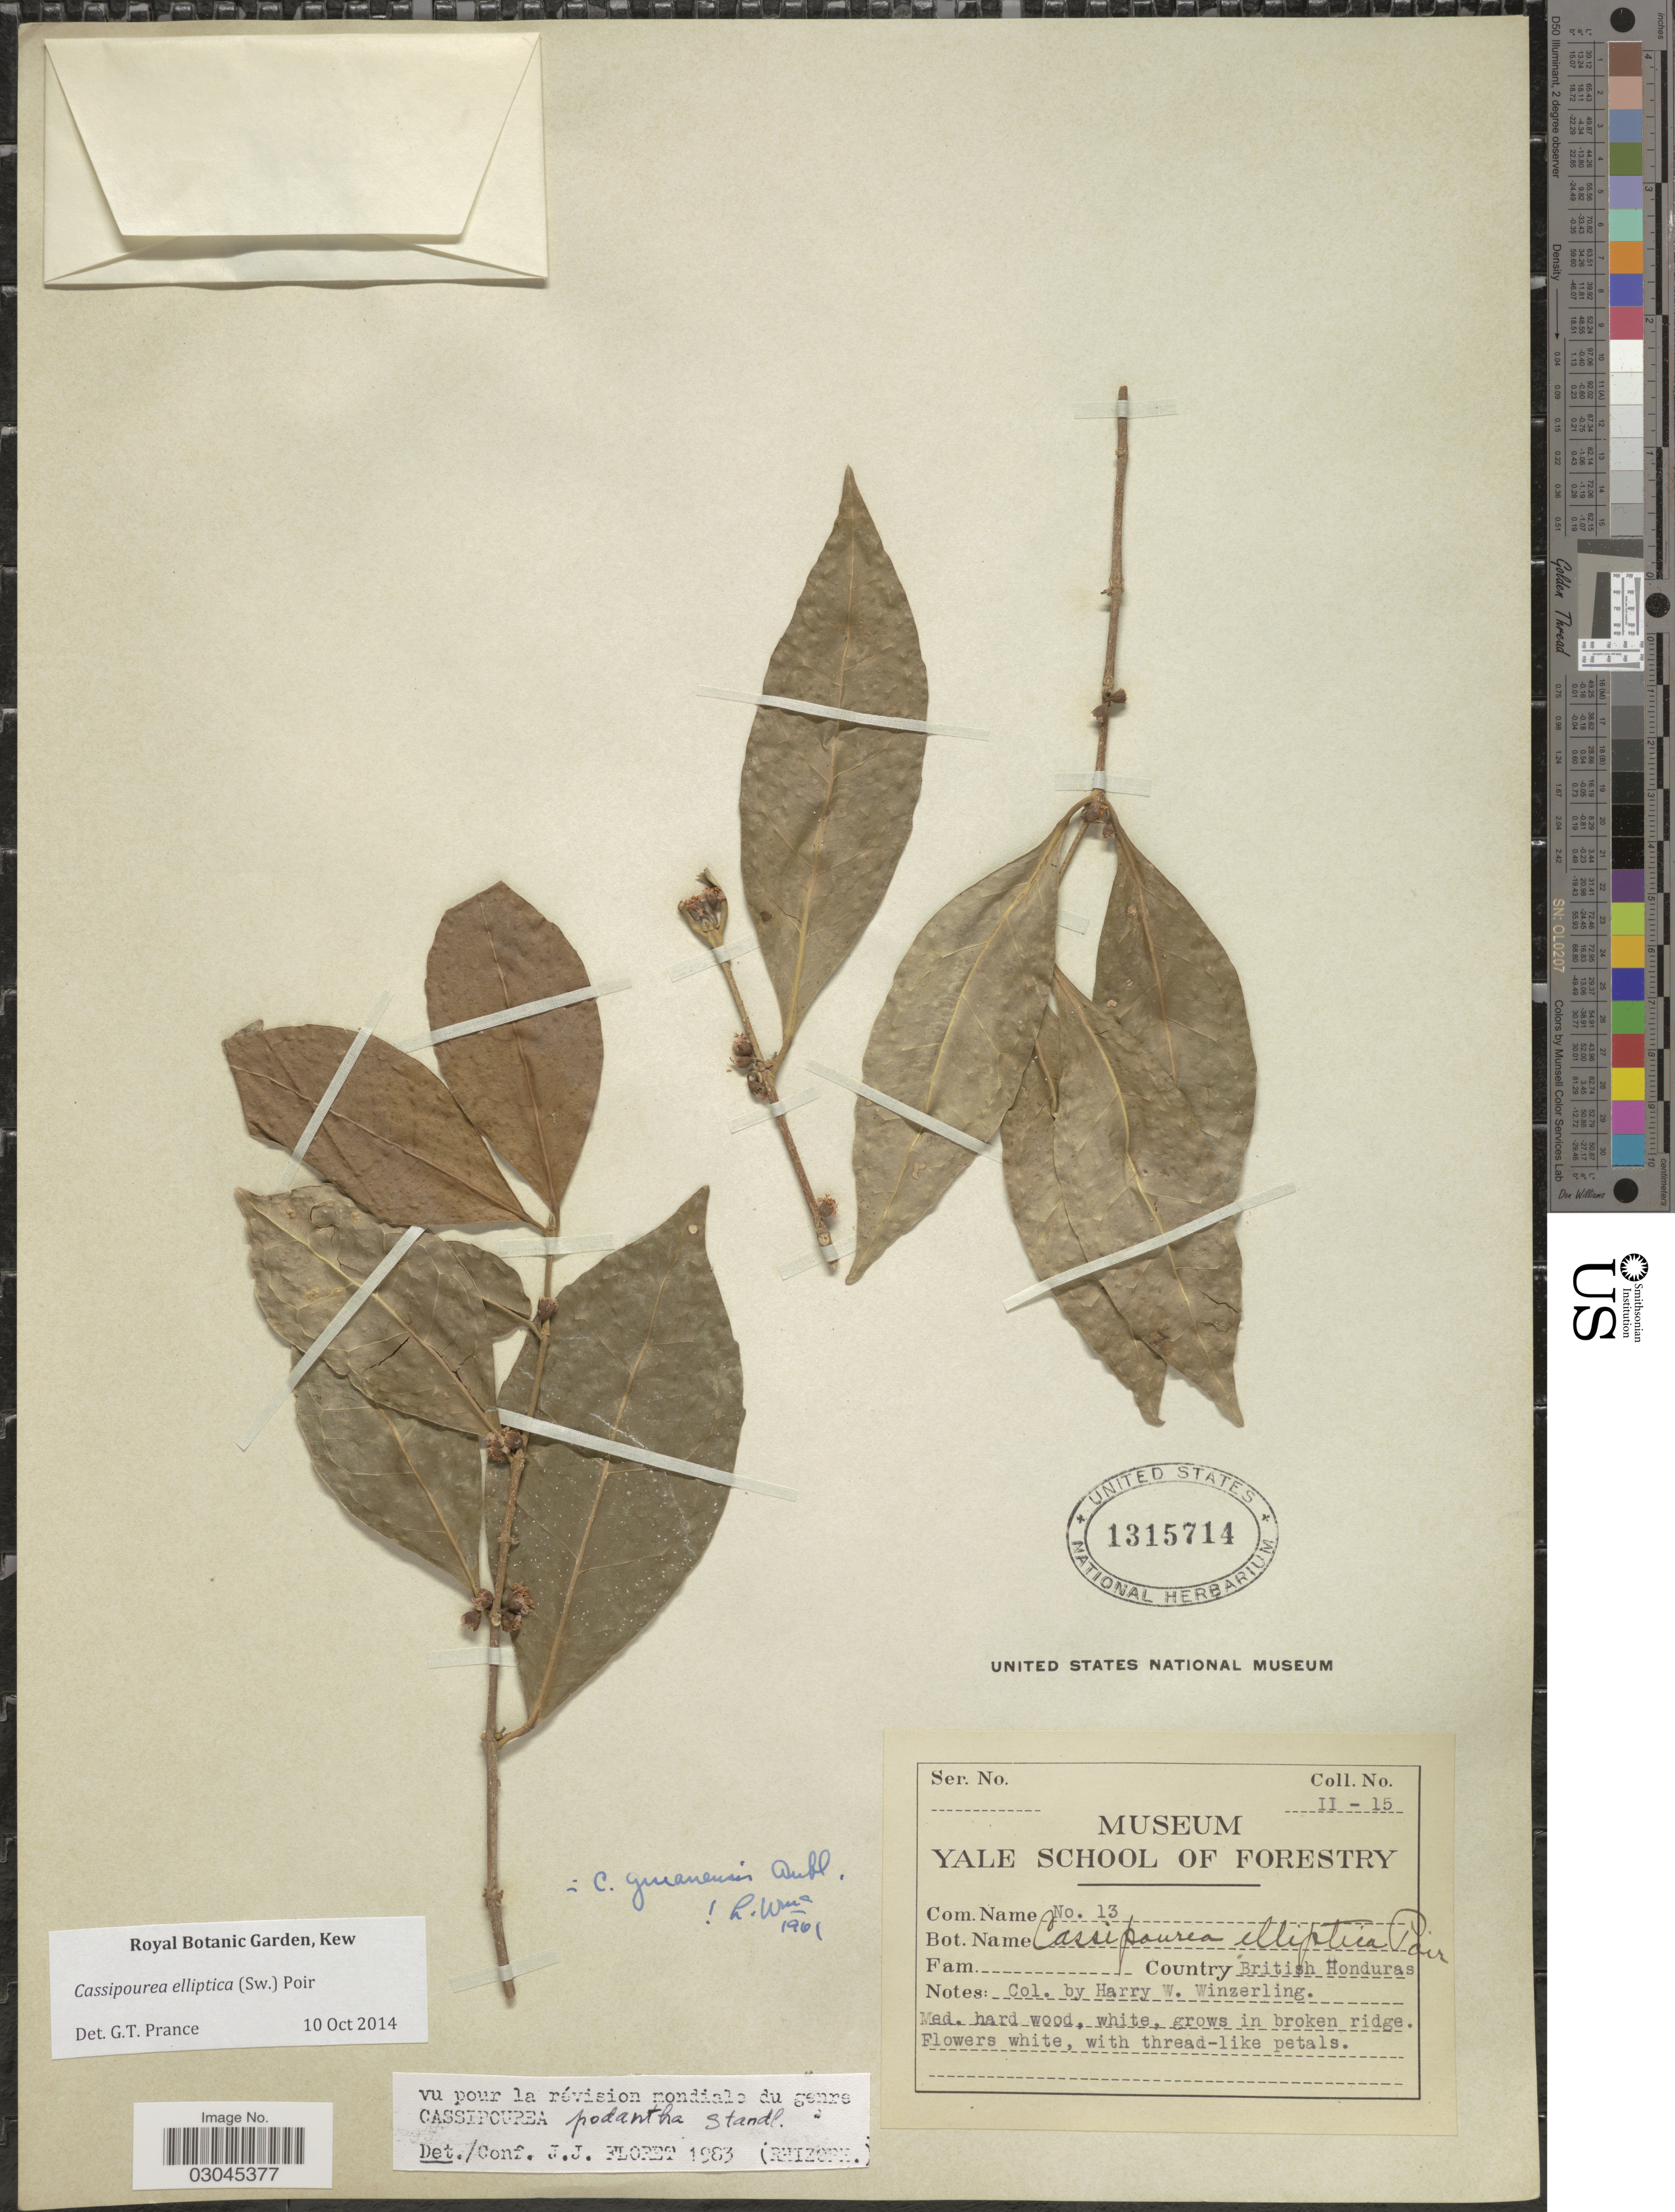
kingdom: Plantae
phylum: Tracheophyta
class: Magnoliopsida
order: Malpighiales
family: Rhizophoraceae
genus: Cassipourea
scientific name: Cassipourea elliptica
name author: (Sw.) Poir.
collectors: H. Winzerling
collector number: II-15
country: Belize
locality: Country British Honduras.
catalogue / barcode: US 1315714